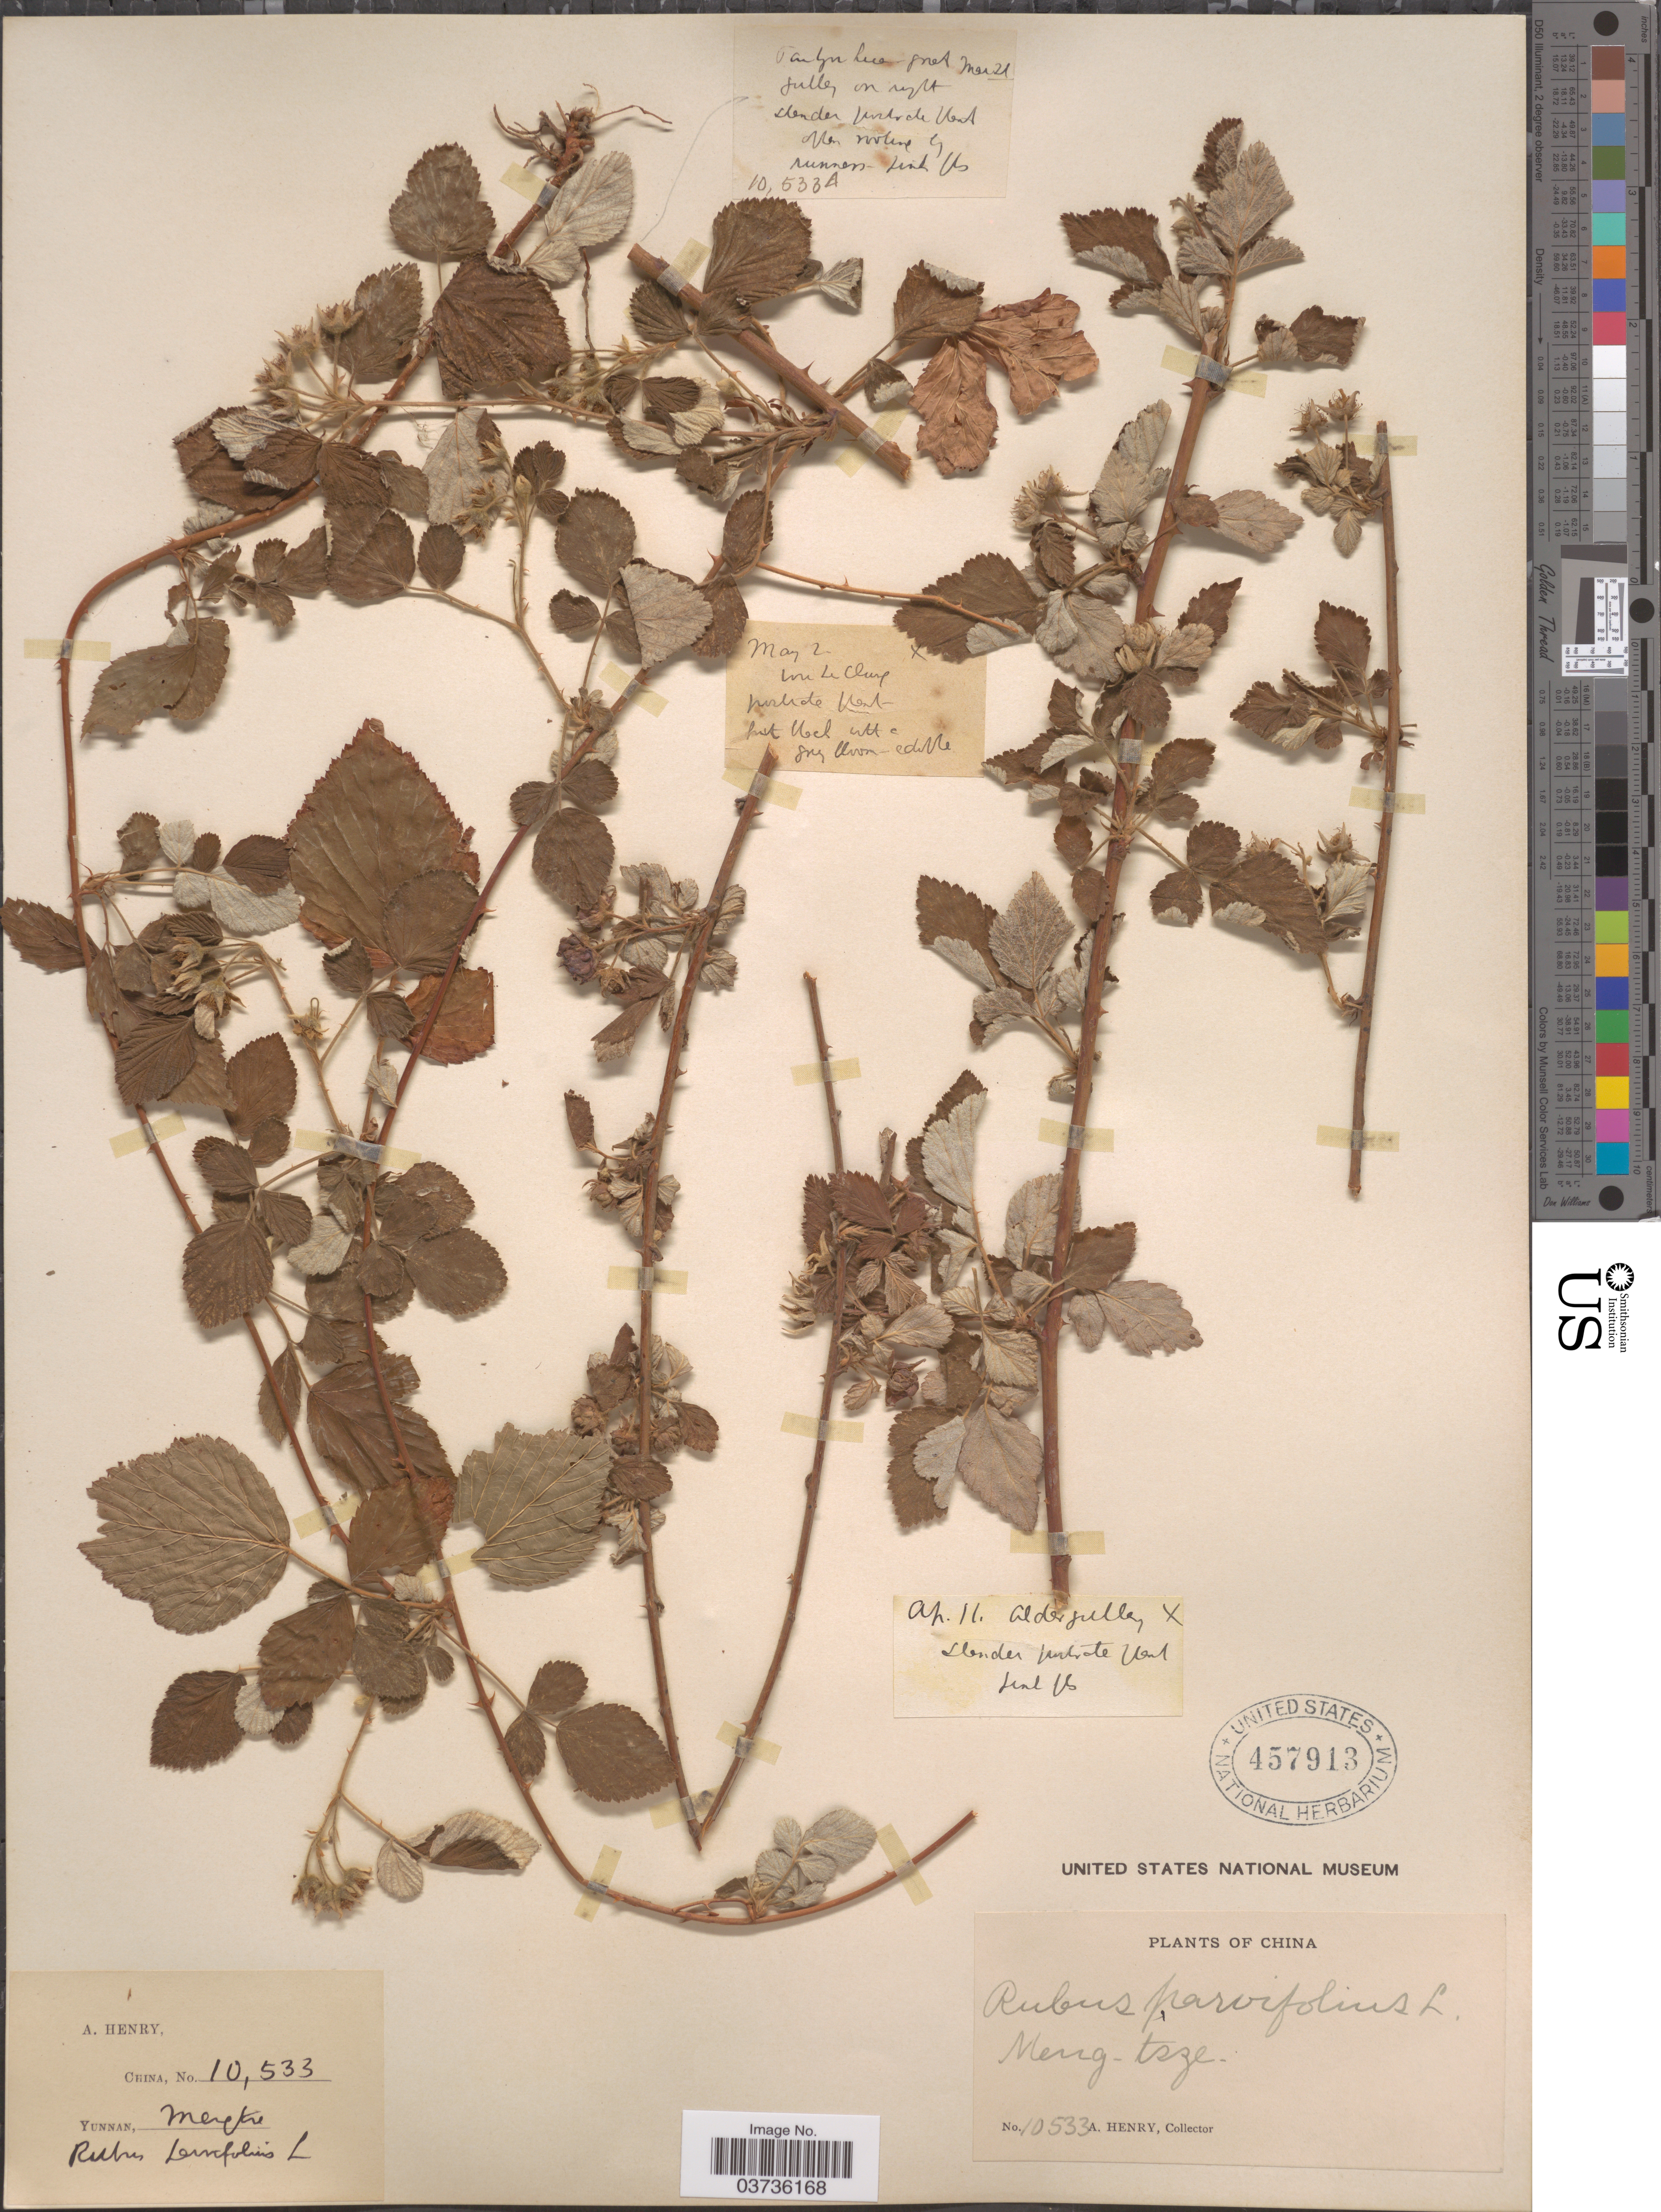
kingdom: Plantae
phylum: Tracheophyta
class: Magnoliopsida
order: Rosales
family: Rosaceae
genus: Rubus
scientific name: Rubus parvifolius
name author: L.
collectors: A. Henry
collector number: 10533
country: China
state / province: Yunnan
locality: Meng-tsze.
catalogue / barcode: US 457913